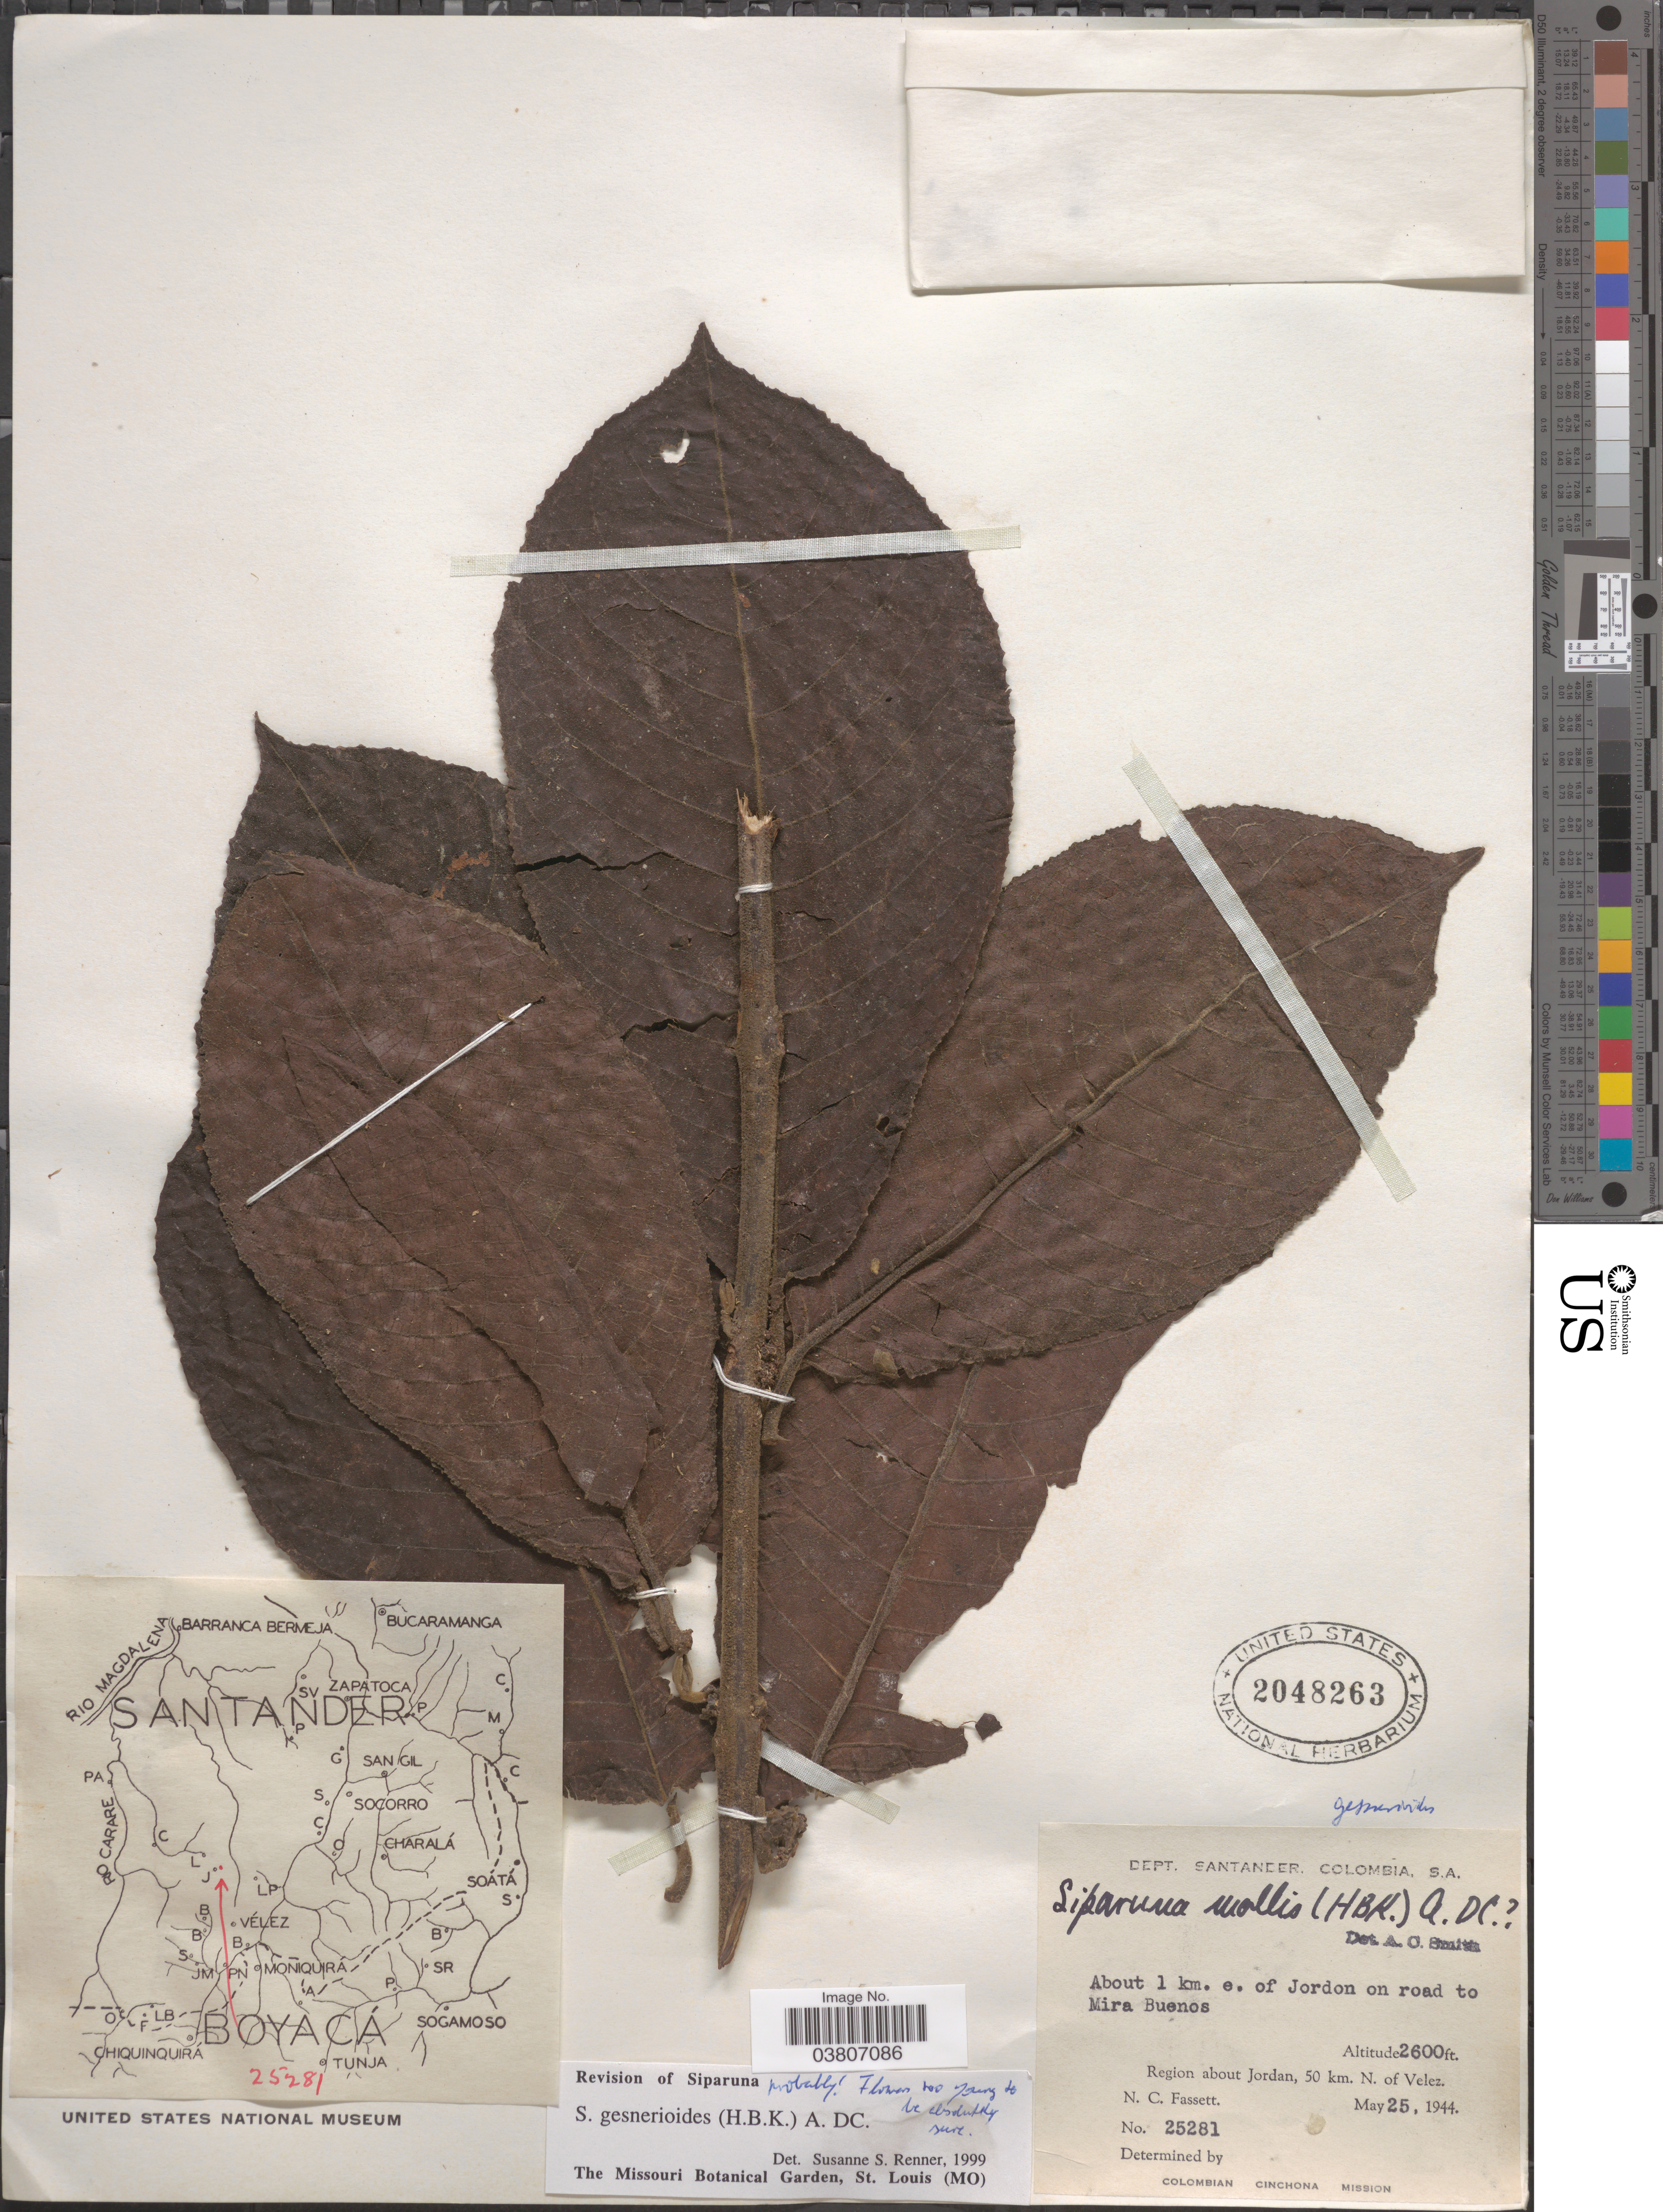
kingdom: Plantae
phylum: Tracheophyta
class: Magnoliopsida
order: Laurales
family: Siparunaceae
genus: Siparuna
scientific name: Siparuna gesnerioides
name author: (Kunth) A. DC.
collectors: N. C. Fassett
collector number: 25281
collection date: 1944-05-25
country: Colombia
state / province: Santander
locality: Dept. Santander. About 1 km. e. of Jordon on road to Mira Buenos. Region about Jordan, 50 km. N. of Velez.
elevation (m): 792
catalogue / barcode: US 2048263